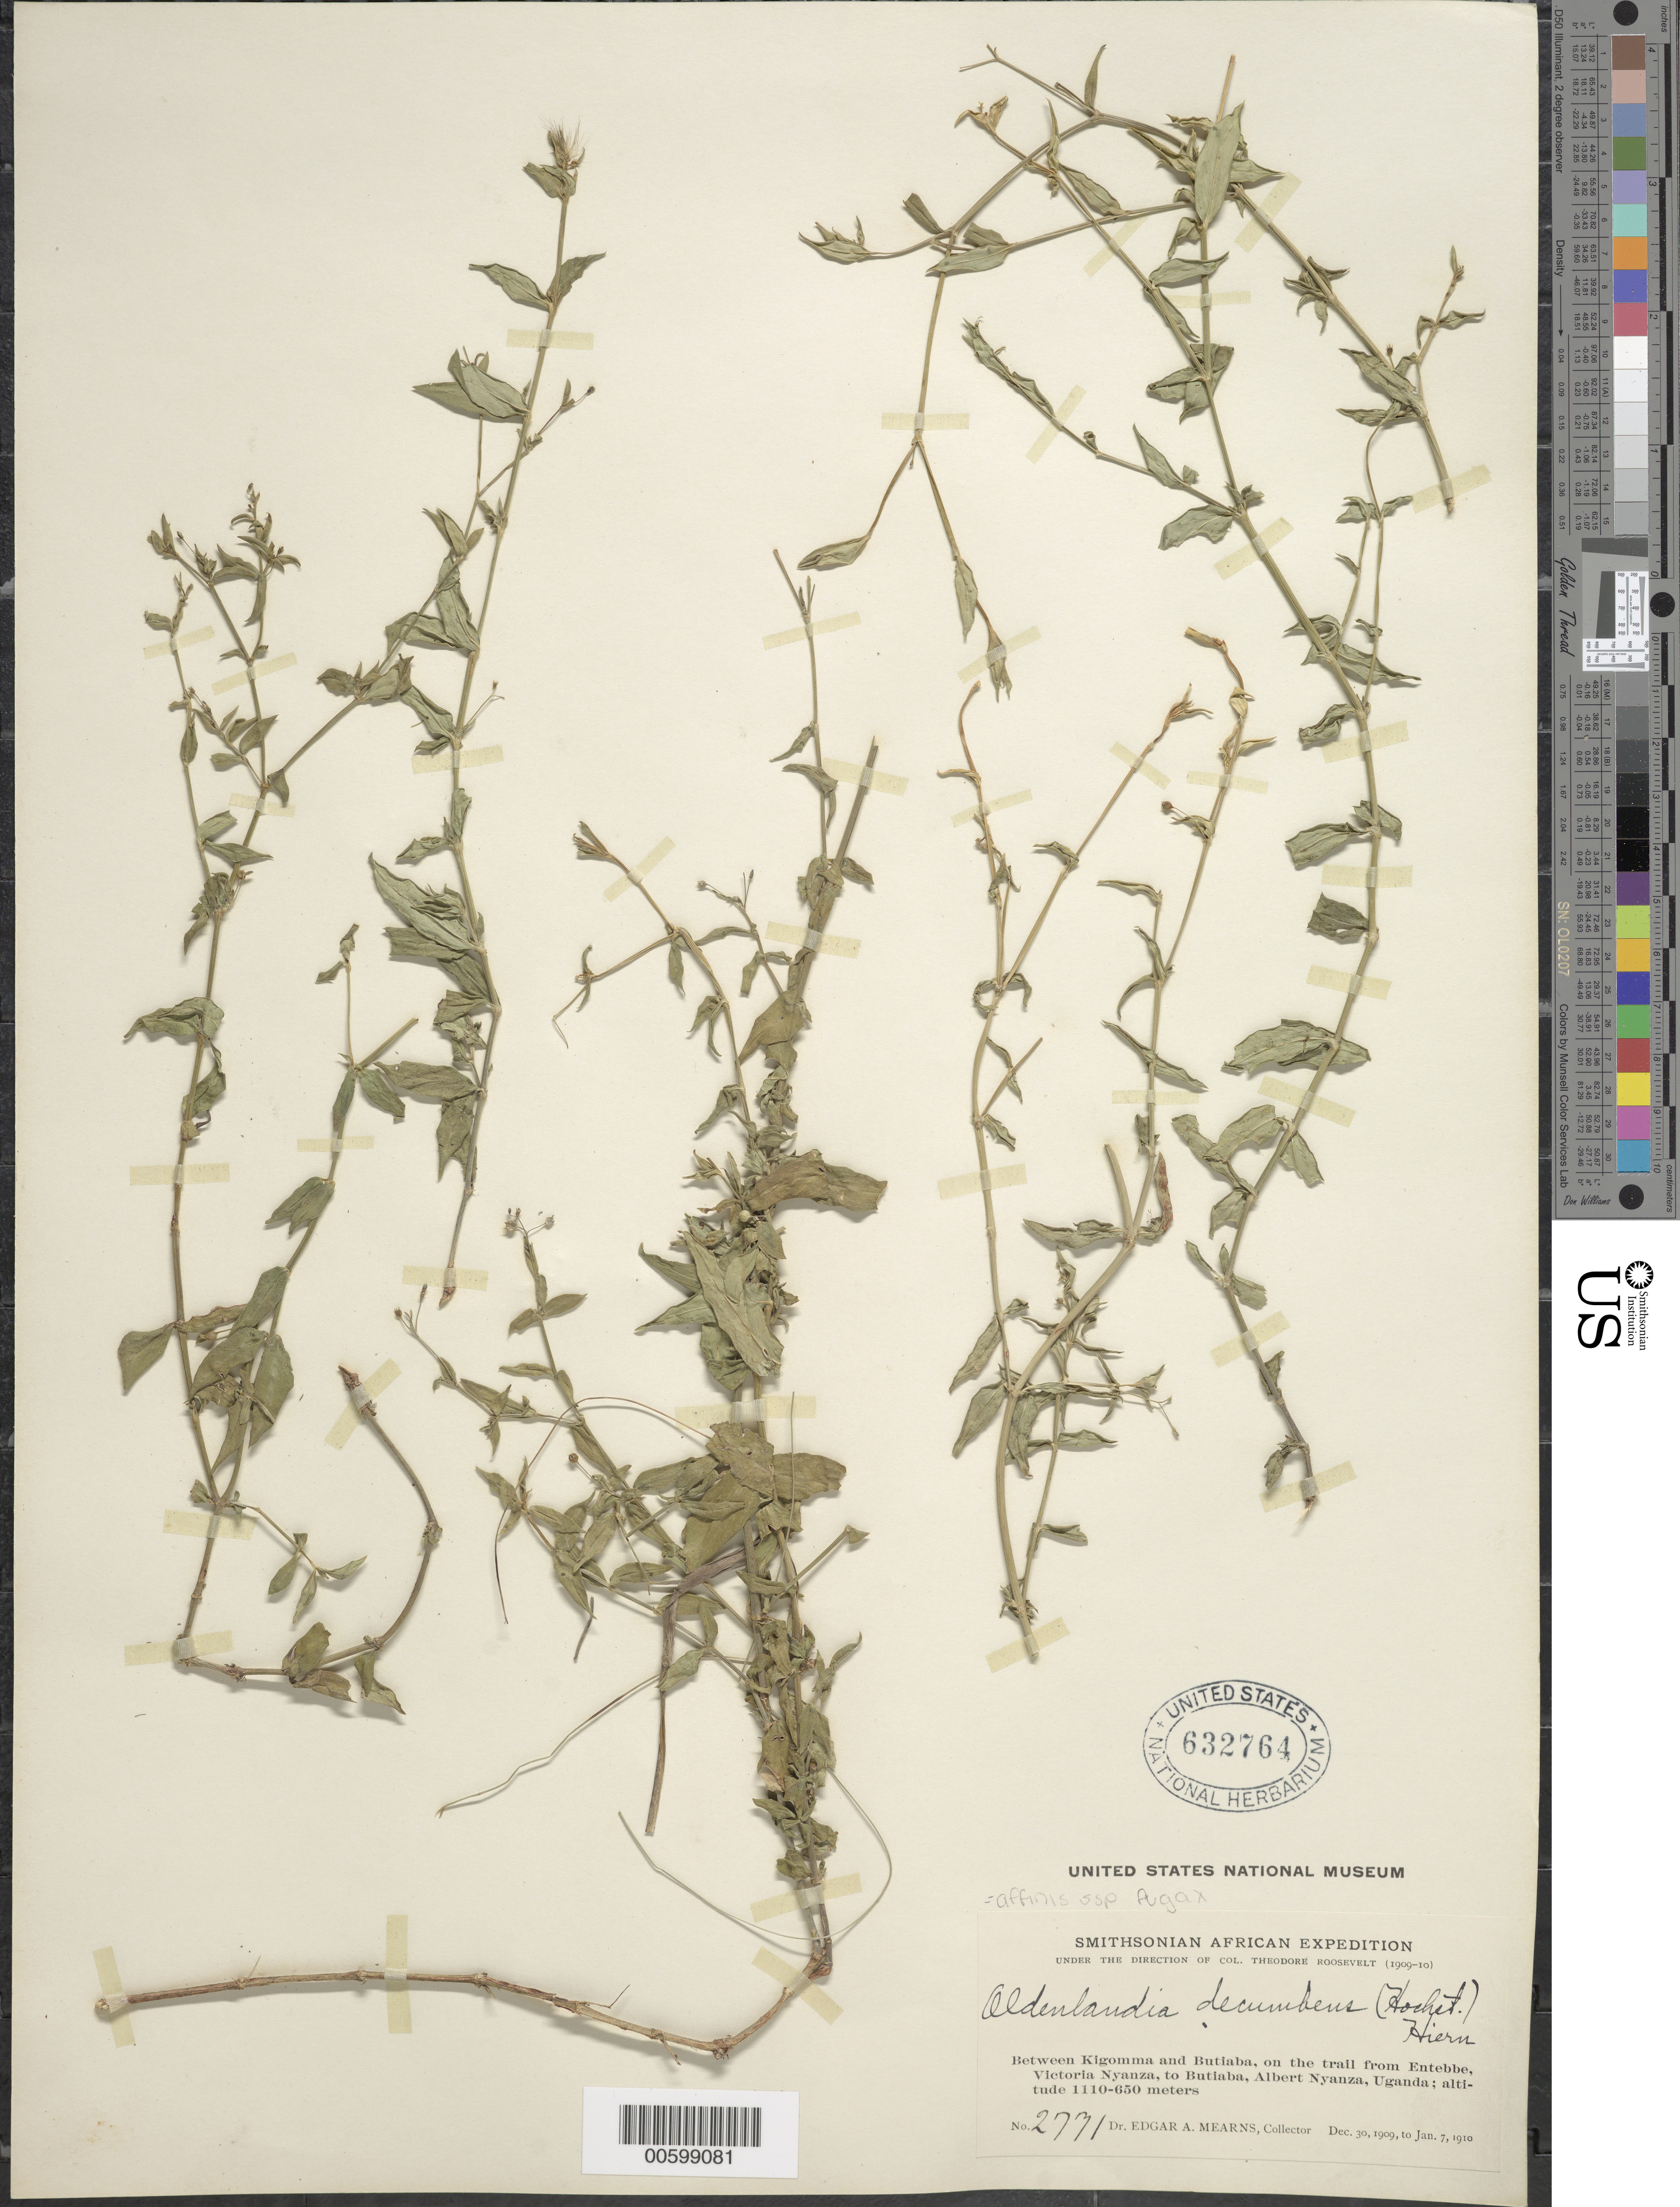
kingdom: Plantae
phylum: Tracheophyta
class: Magnoliopsida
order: Gentianales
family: Rubiaceae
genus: Oldenlandia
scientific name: Oldenlandia affinis subsp. fugax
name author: (Vatke) Verdc.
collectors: E. A. Mearns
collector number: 2771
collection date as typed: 30 Dec 1909 to 07 Jan 1909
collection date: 1909-01-07/1909-12-30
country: Uganda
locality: Between Kigomma and Butiaba, on the trail from Entebbe, Victoria Nyanza, to Butiaba, Albert Nyanza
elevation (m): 1110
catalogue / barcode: US 632764